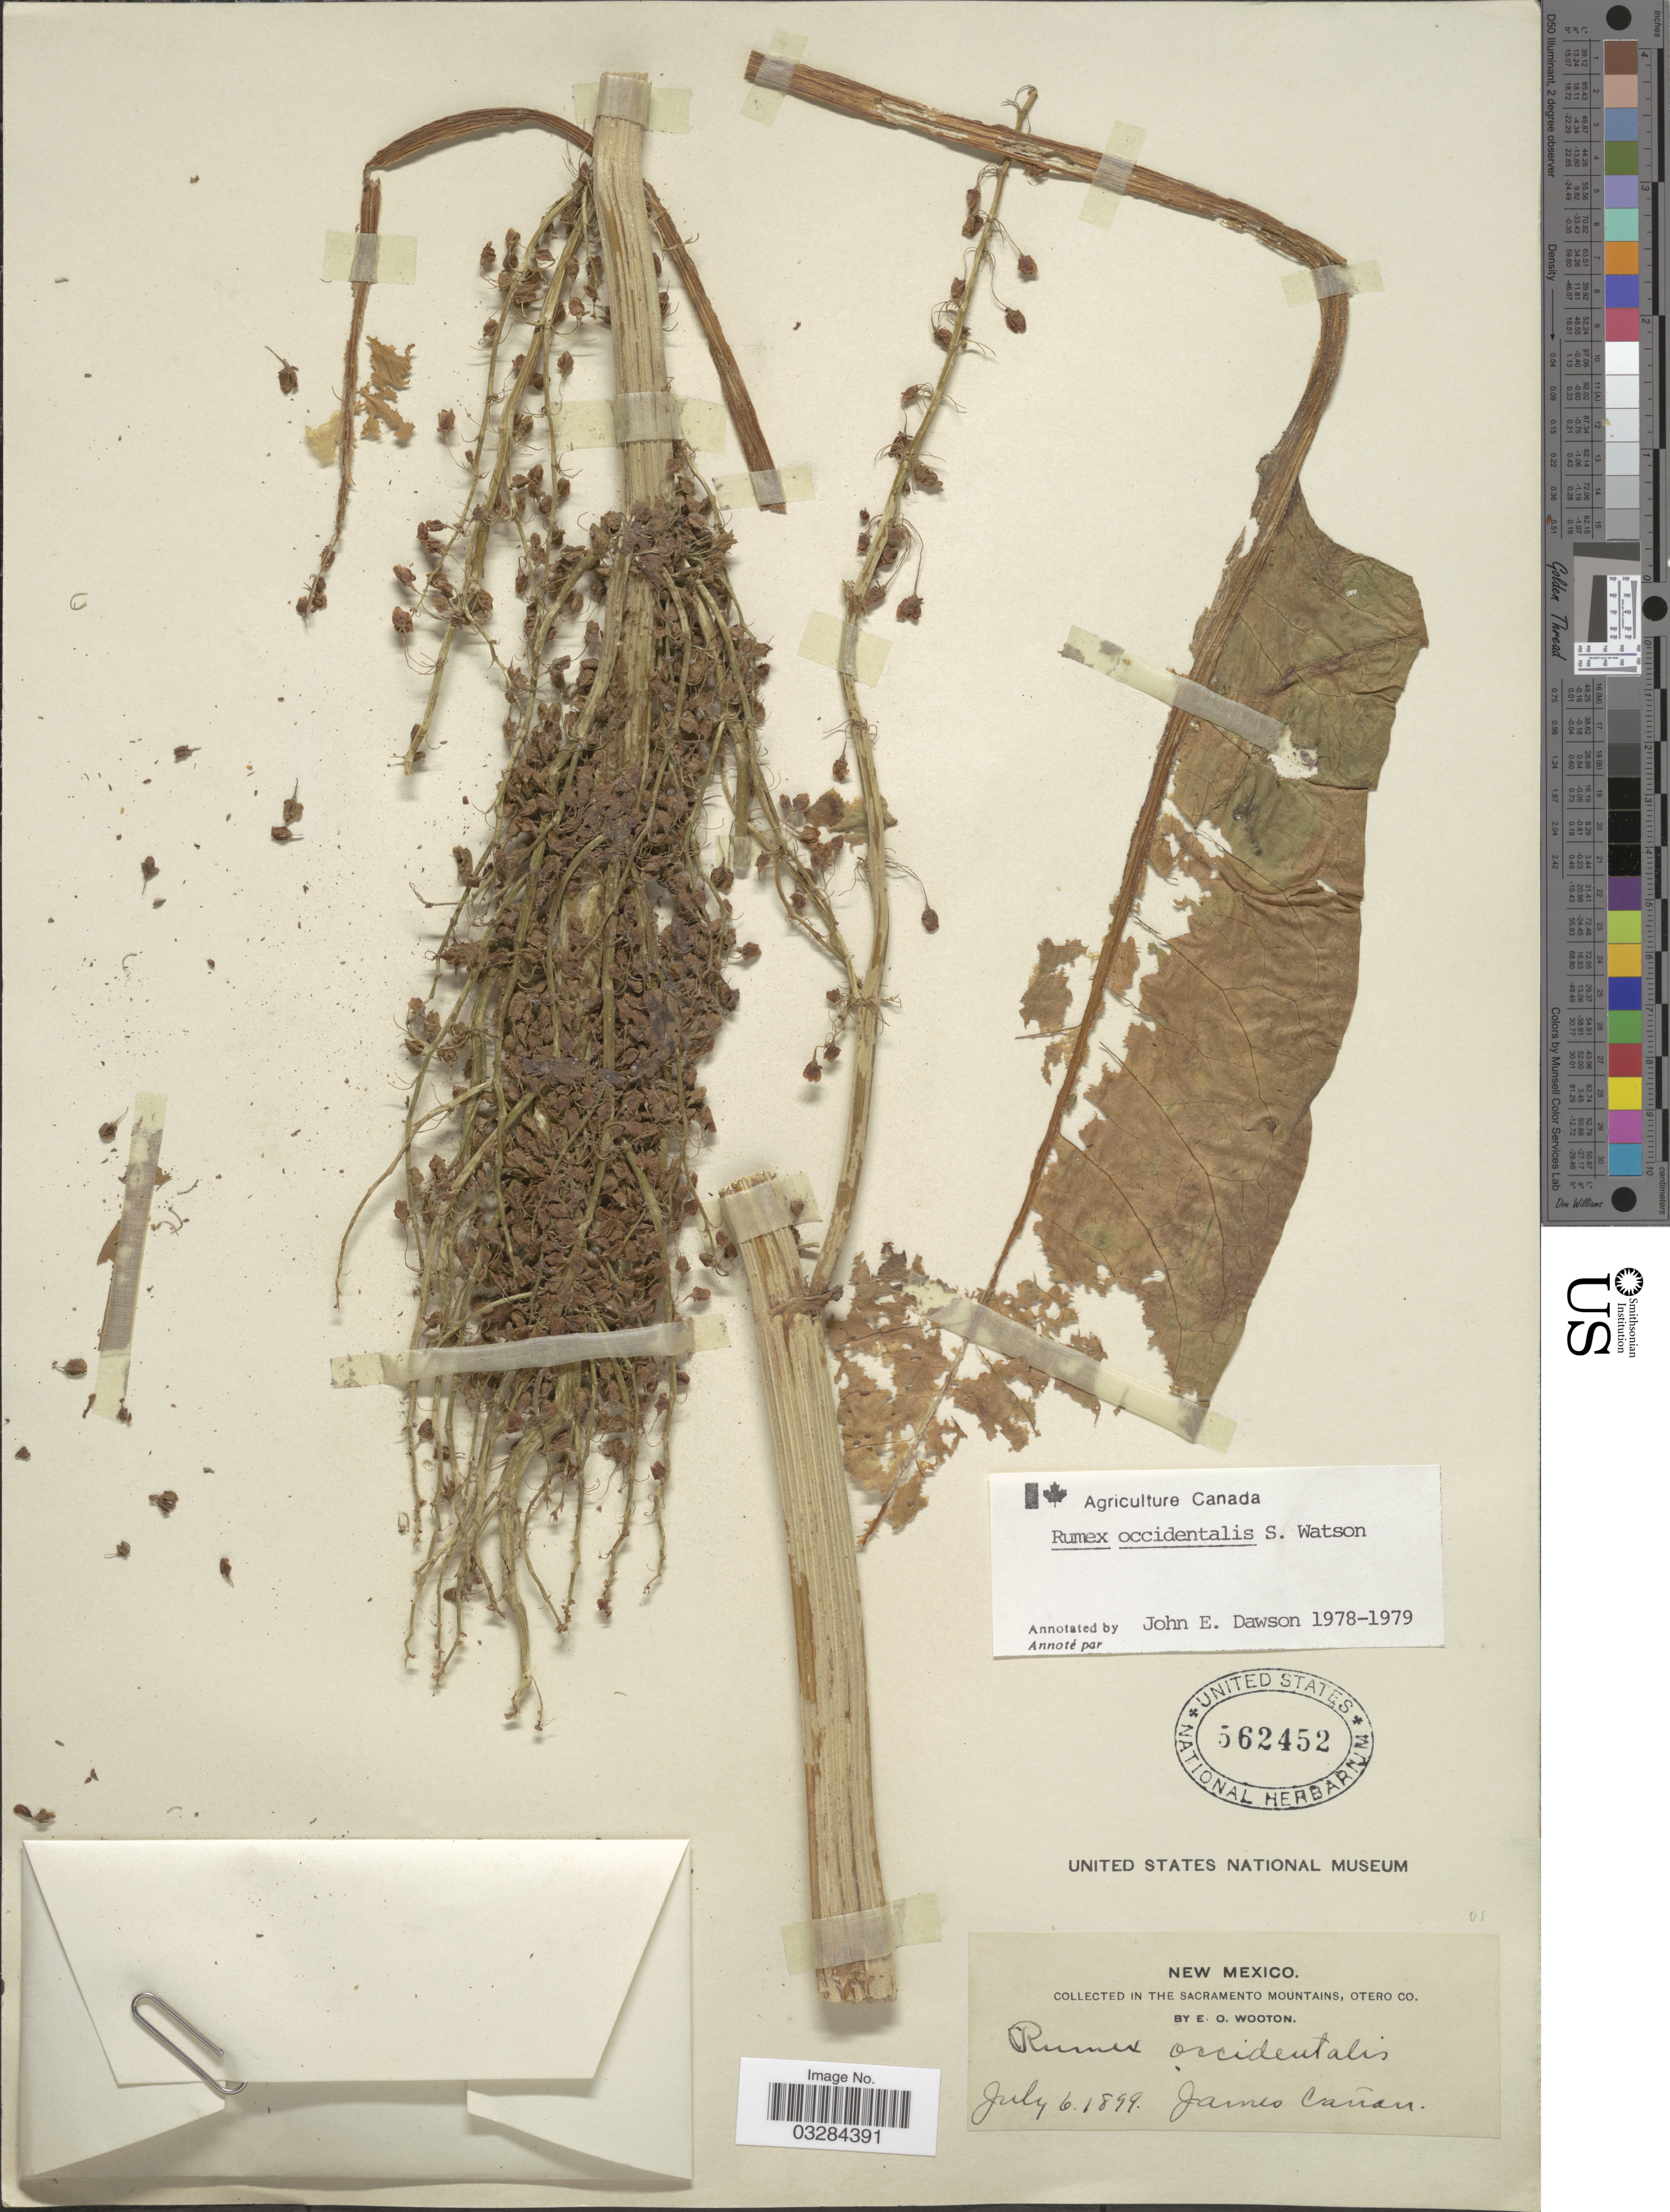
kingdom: Plantae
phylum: Tracheophyta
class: Magnoliopsida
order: Caryophyllales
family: Polygonaceae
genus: Rumex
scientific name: Rumex occidentalis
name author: S. Watson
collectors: E. O. Wooton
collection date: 1899-07-06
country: United States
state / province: New Mexico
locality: In the Sacramento Mountains, Otero Co. James Cañon.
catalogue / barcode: US 562452